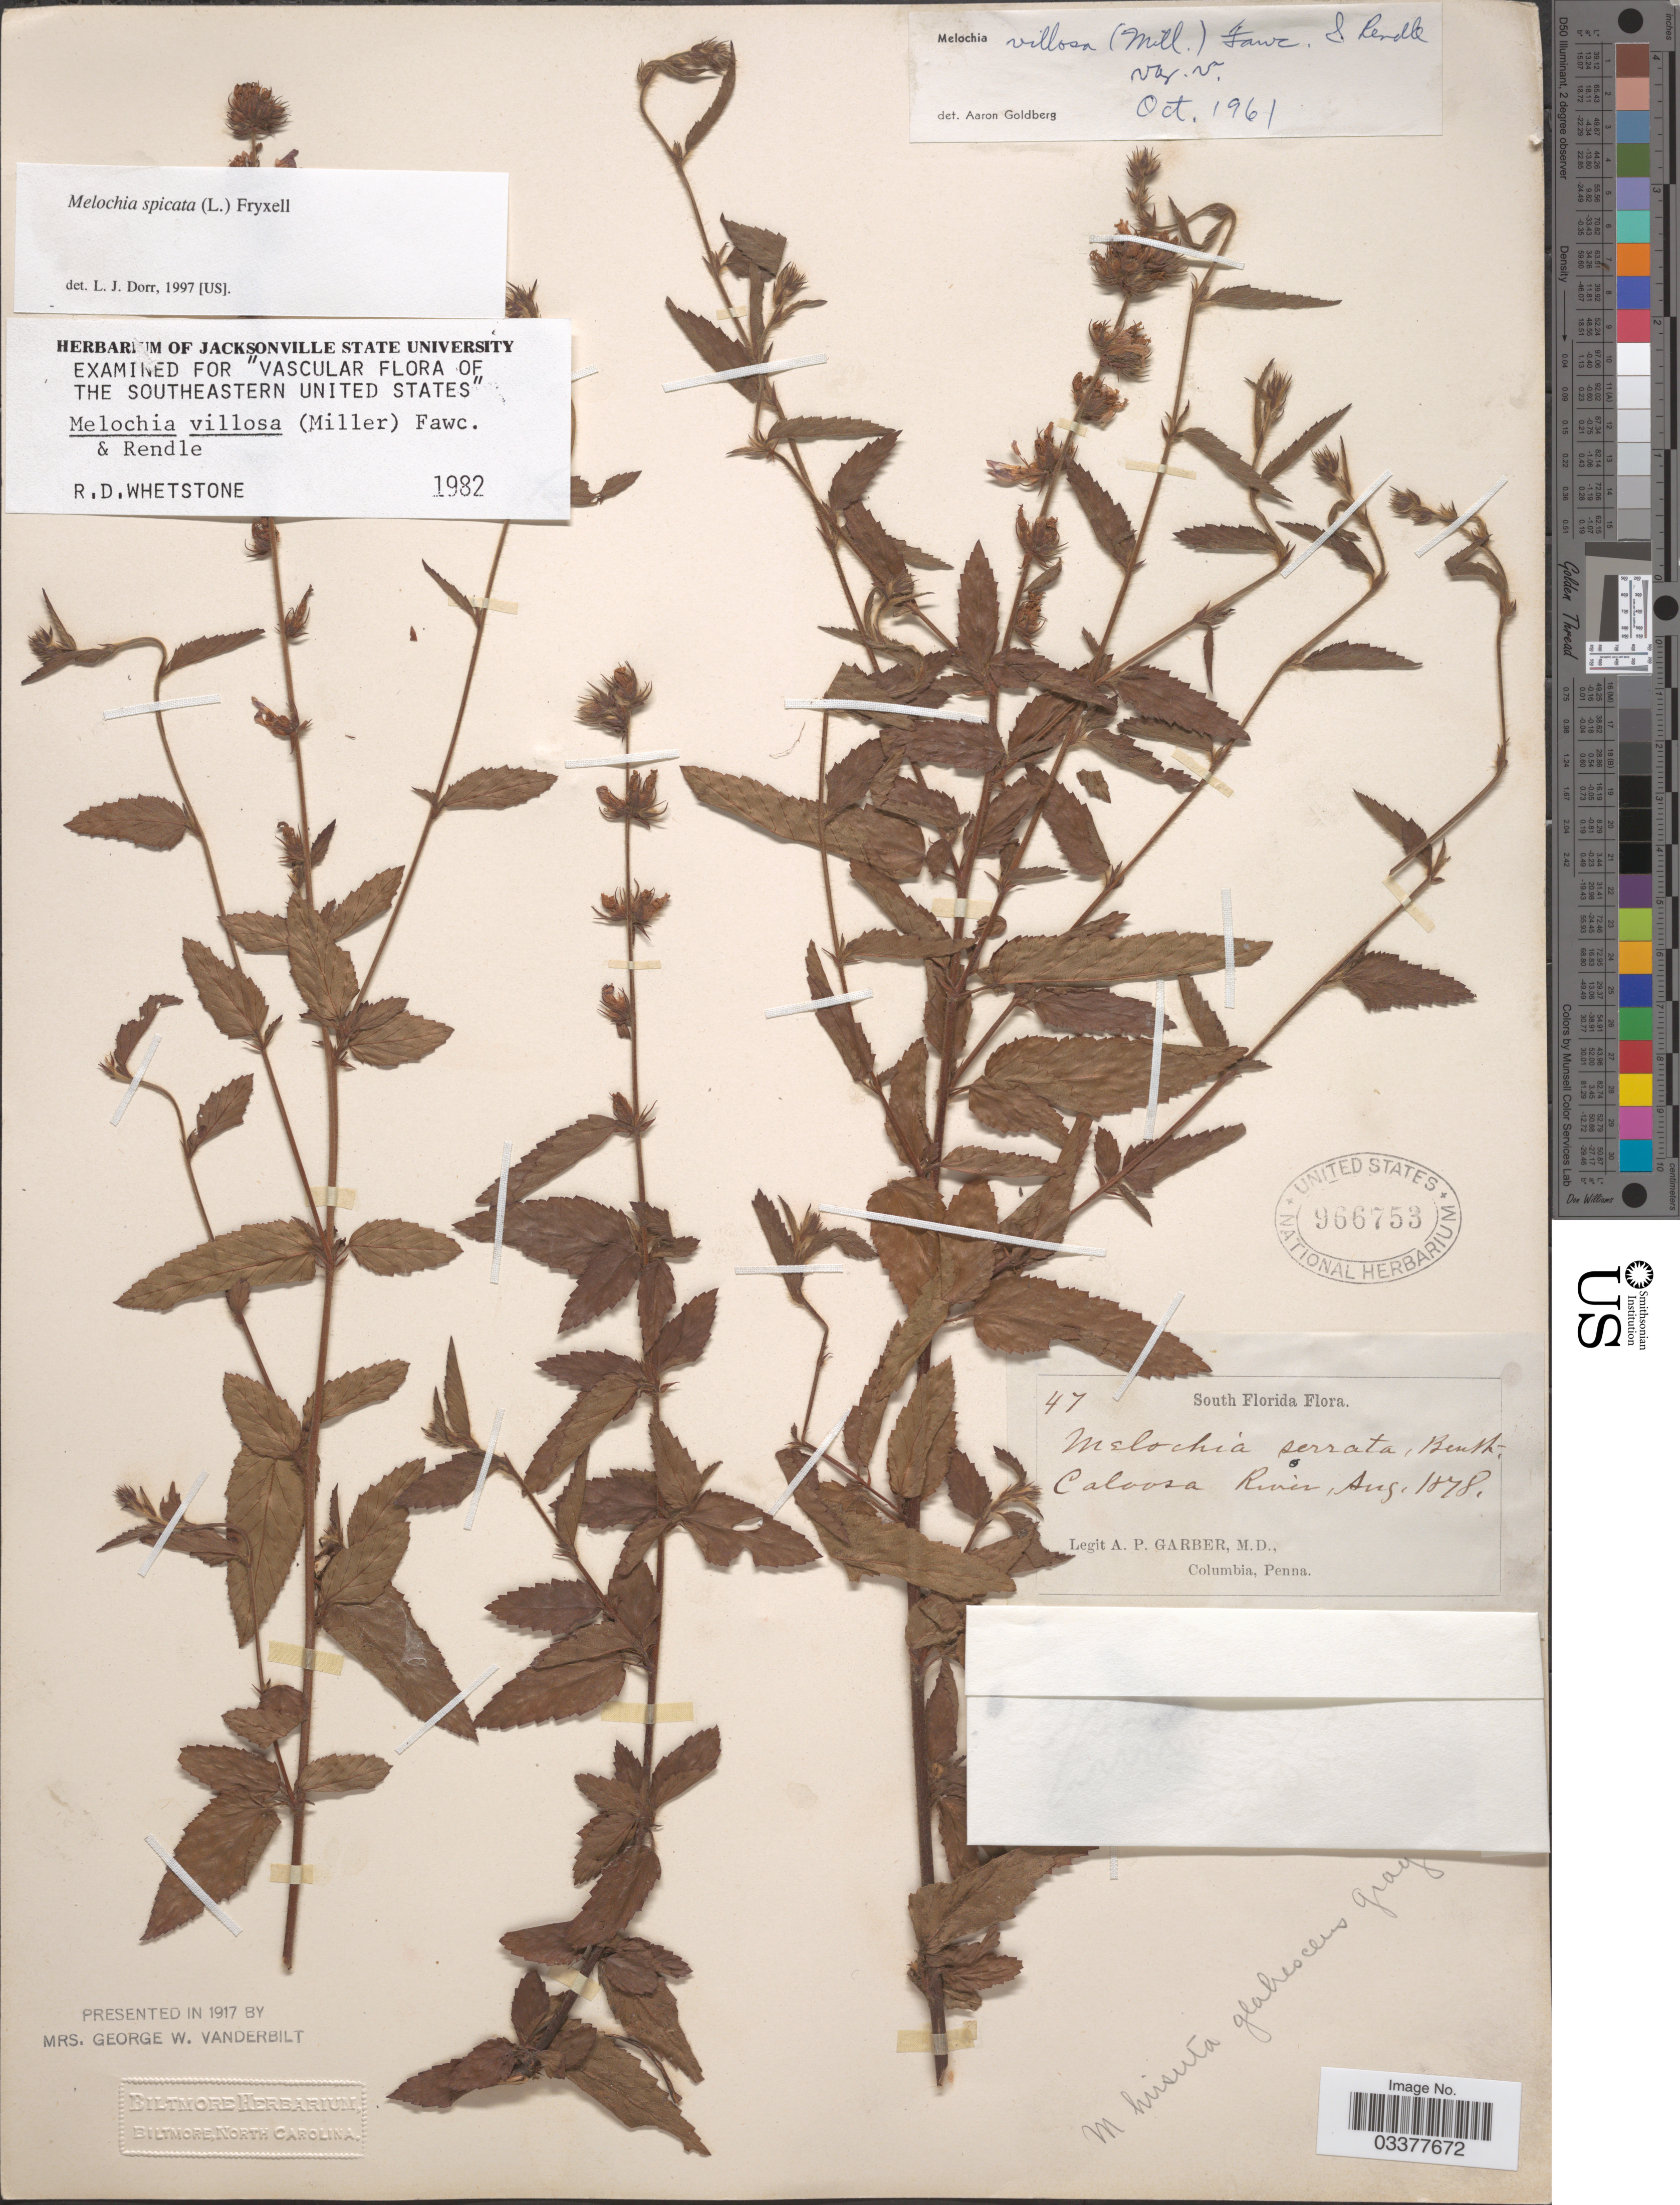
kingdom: Plantae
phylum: Tracheophyta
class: Magnoliopsida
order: Malvales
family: Malvaceae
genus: Melochia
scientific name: Melochia spicata var. spicata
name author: (L.) Fryxell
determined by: Dorr, L. J., (BOT), Smithsonian Institution - National Museum of Natural History (UNITED STATES)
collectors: A. P. Garber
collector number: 47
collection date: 1878-08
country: United States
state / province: Florida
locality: South Florida. Caloosa River.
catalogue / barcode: US 966753